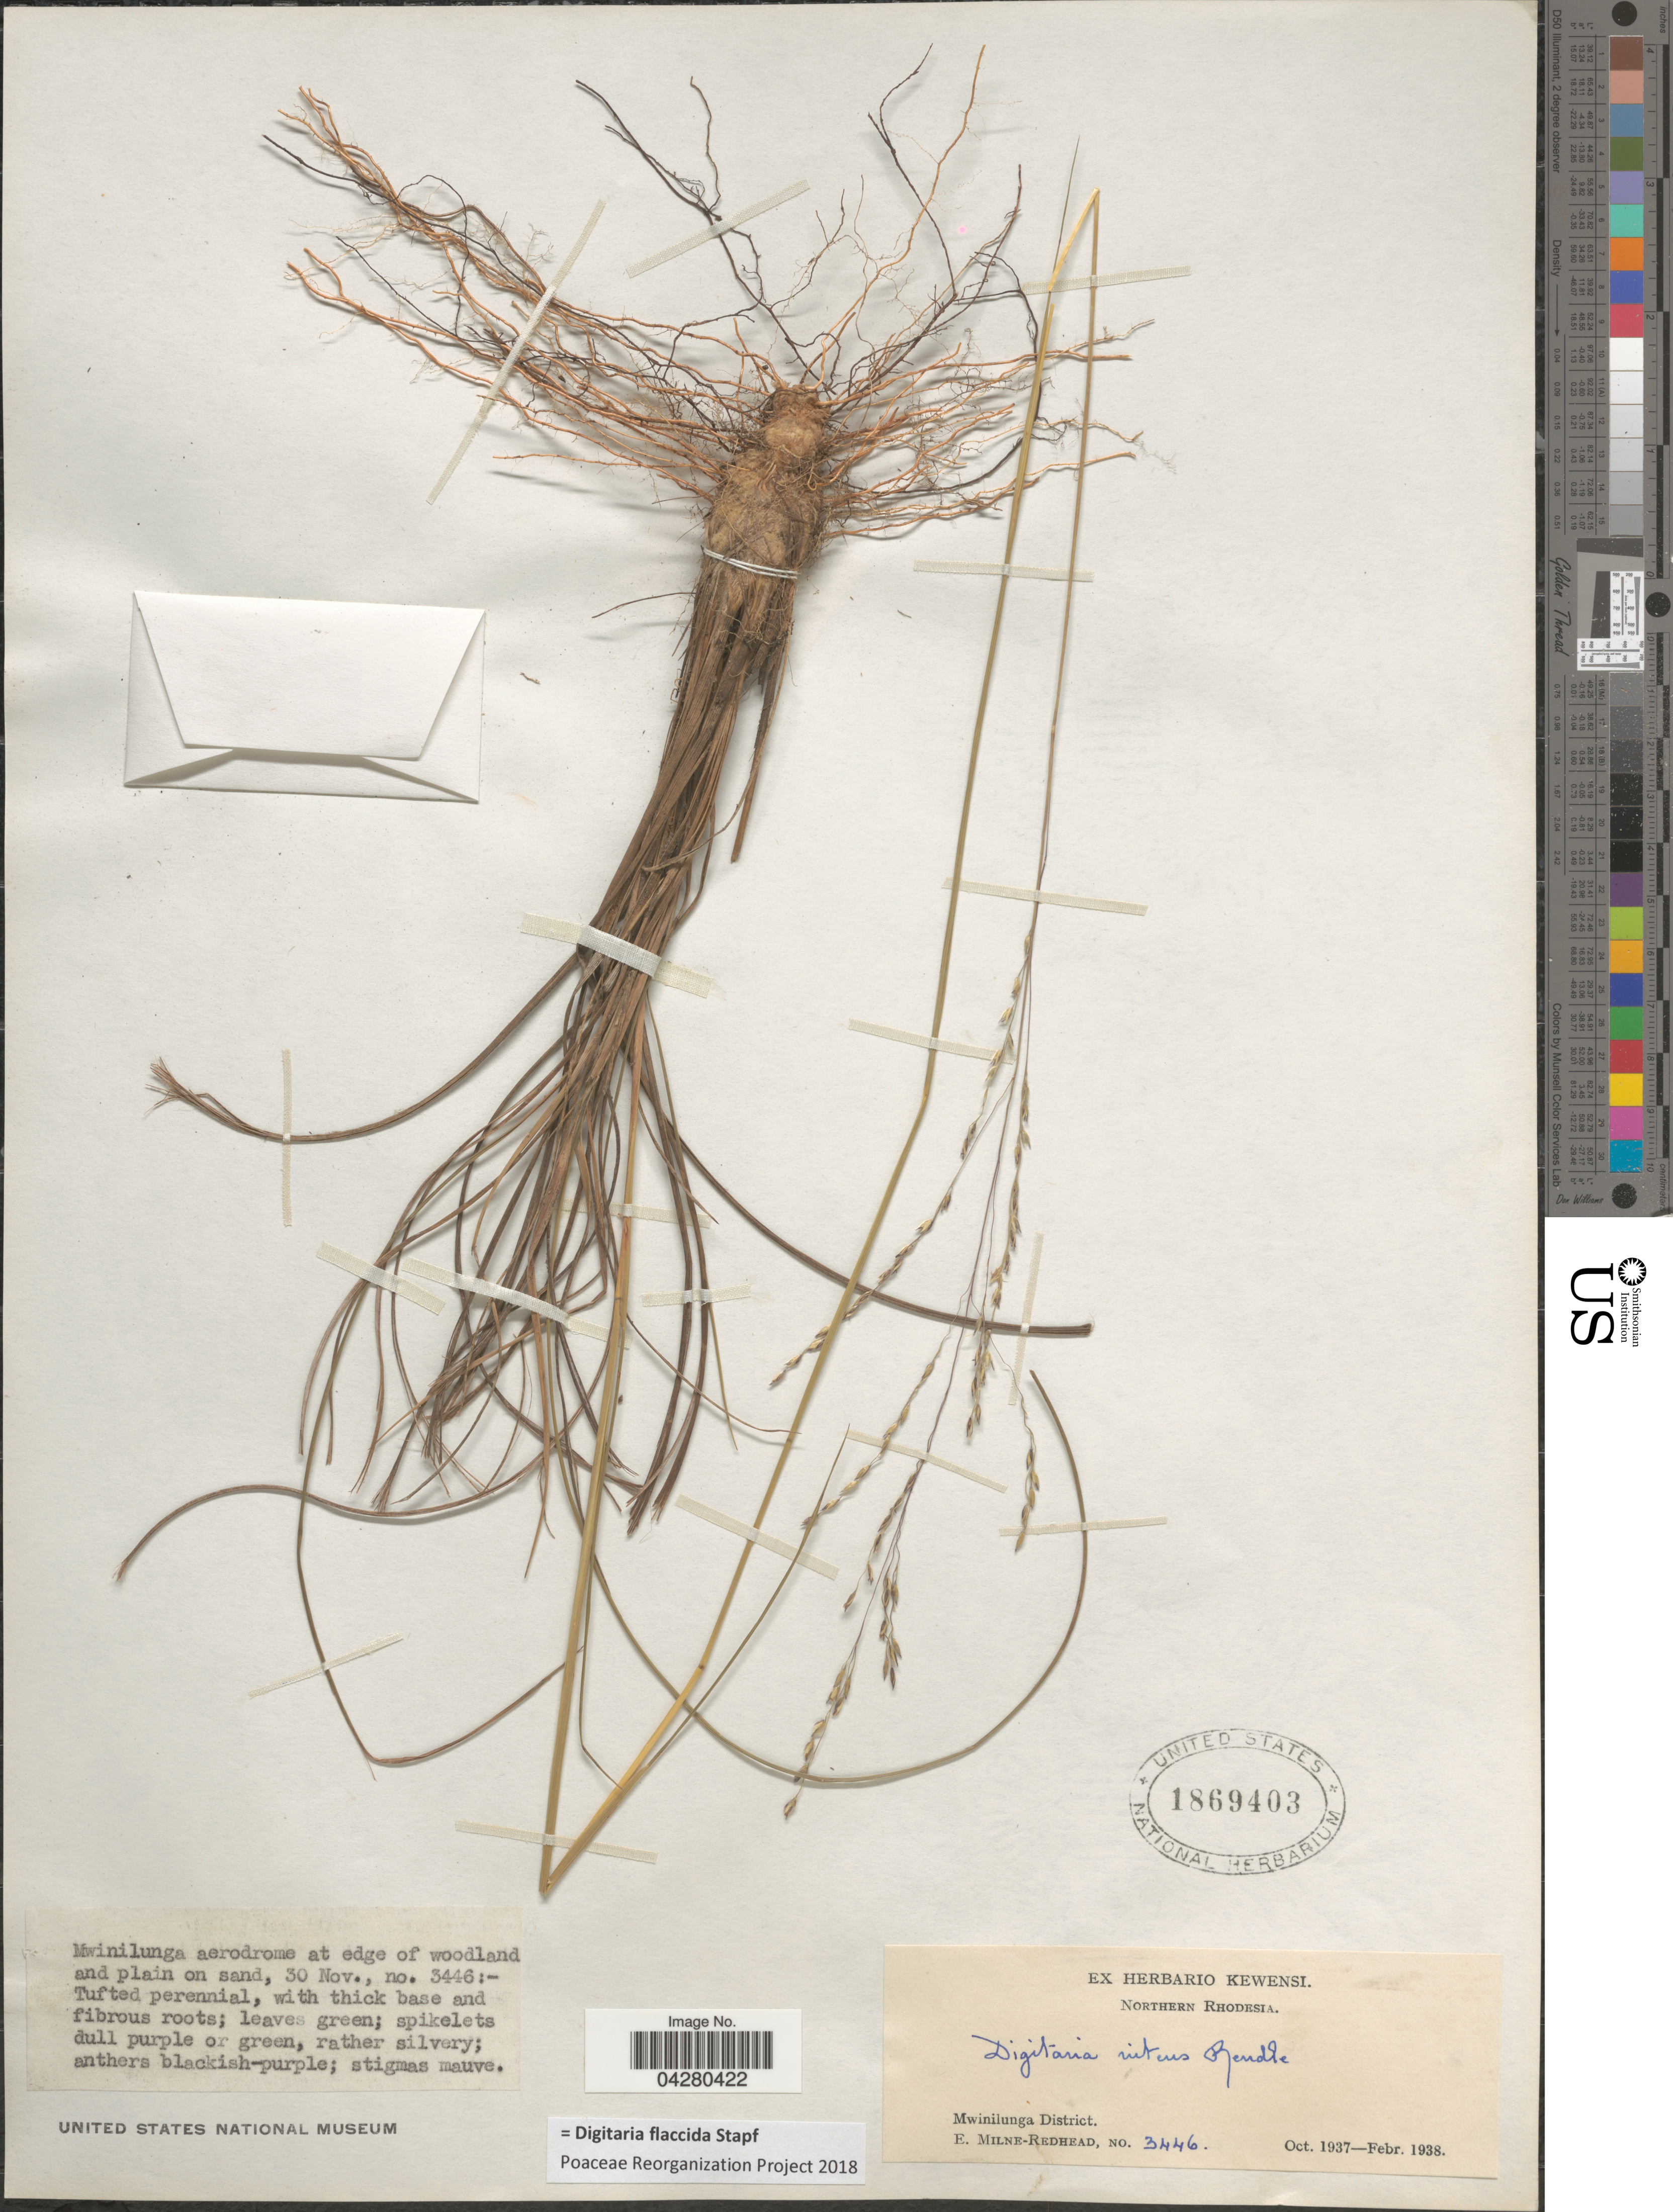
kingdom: Plantae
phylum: Tracheophyta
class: Liliopsida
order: Poales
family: Poaceae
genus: Digitaria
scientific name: Digitaria flaccida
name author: Stapf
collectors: E. W. Milne-Redhead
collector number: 3446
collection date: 1937-11-30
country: Zambia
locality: Northern Rhodesia. Mwinilunga District. Mwinilunga aerodrome at edge of woodland and plain on sand.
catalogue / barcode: US 1869403